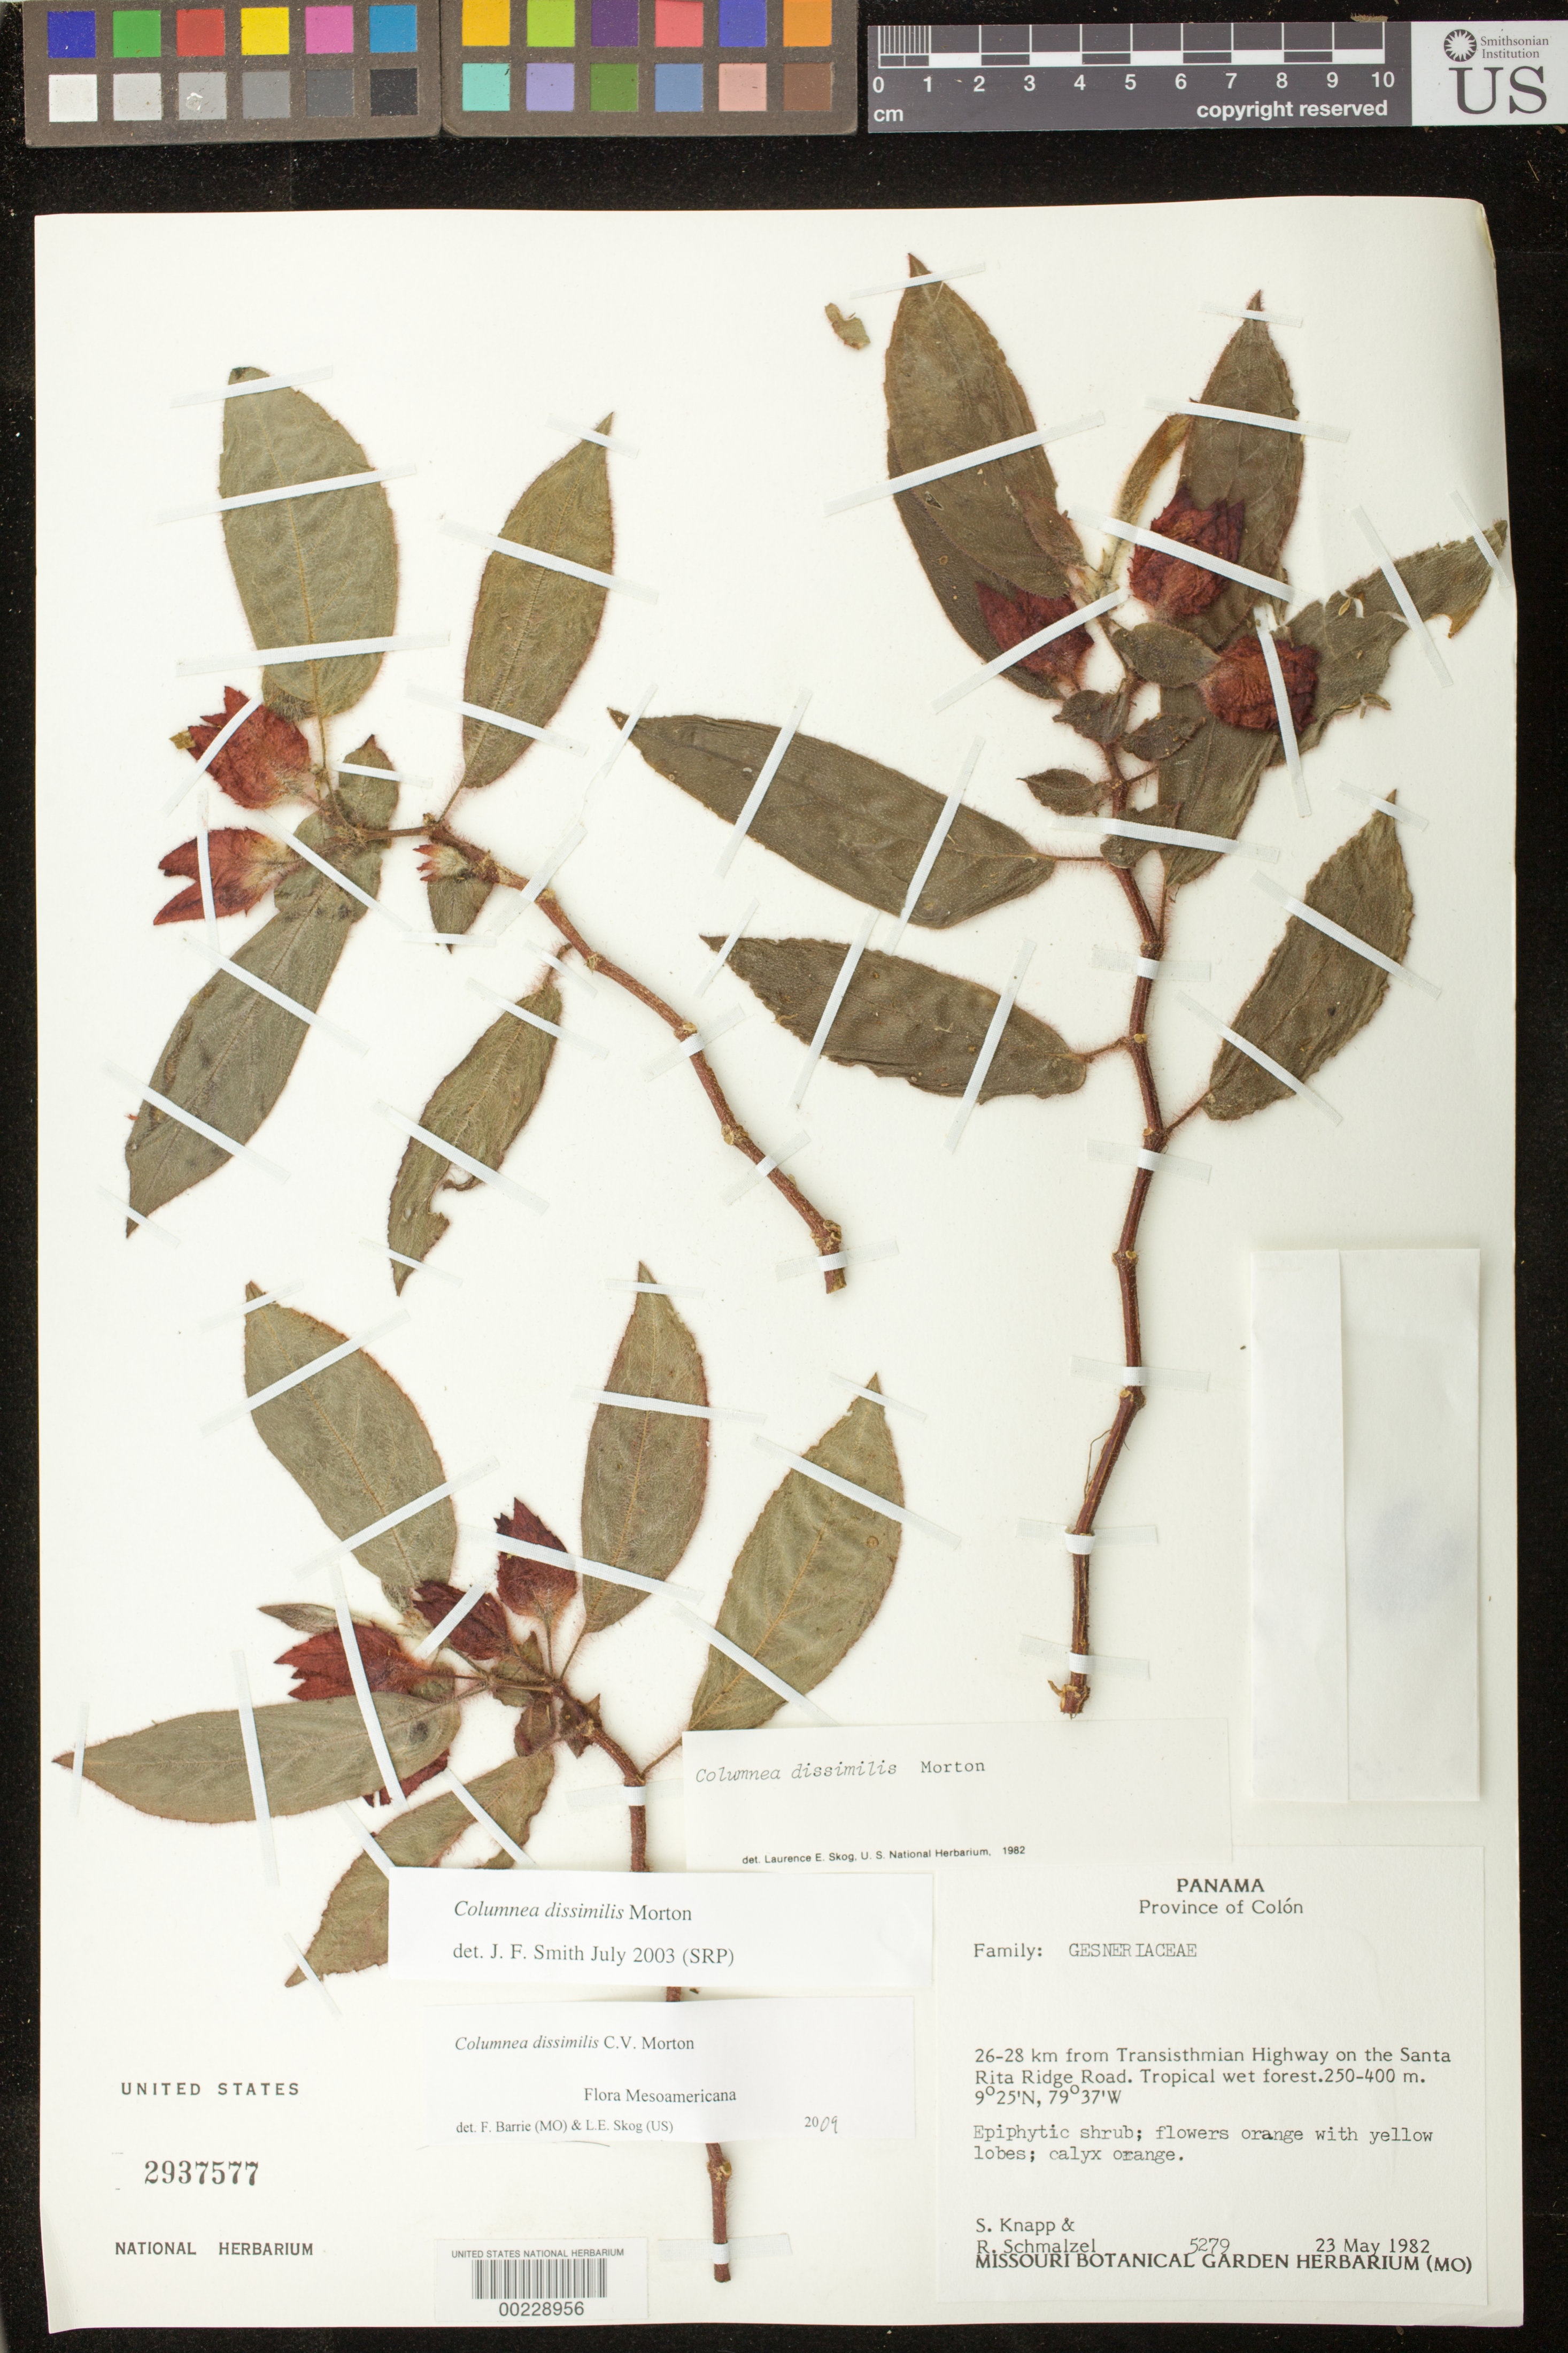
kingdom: Plantae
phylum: Tracheophyta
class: Magnoliopsida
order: Lamiales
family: Gesneriaceae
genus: Columnea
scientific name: Columnea dissimilis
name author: C.V. Morton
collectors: S. Knapp & R. Schmalzel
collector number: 5279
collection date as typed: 23 May 1982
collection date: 1982-05-23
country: Panama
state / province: Colón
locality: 26-28 km from Transisthmian highway on the Santa Rita ridge road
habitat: Tropical wet forest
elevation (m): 250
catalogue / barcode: US 2937577